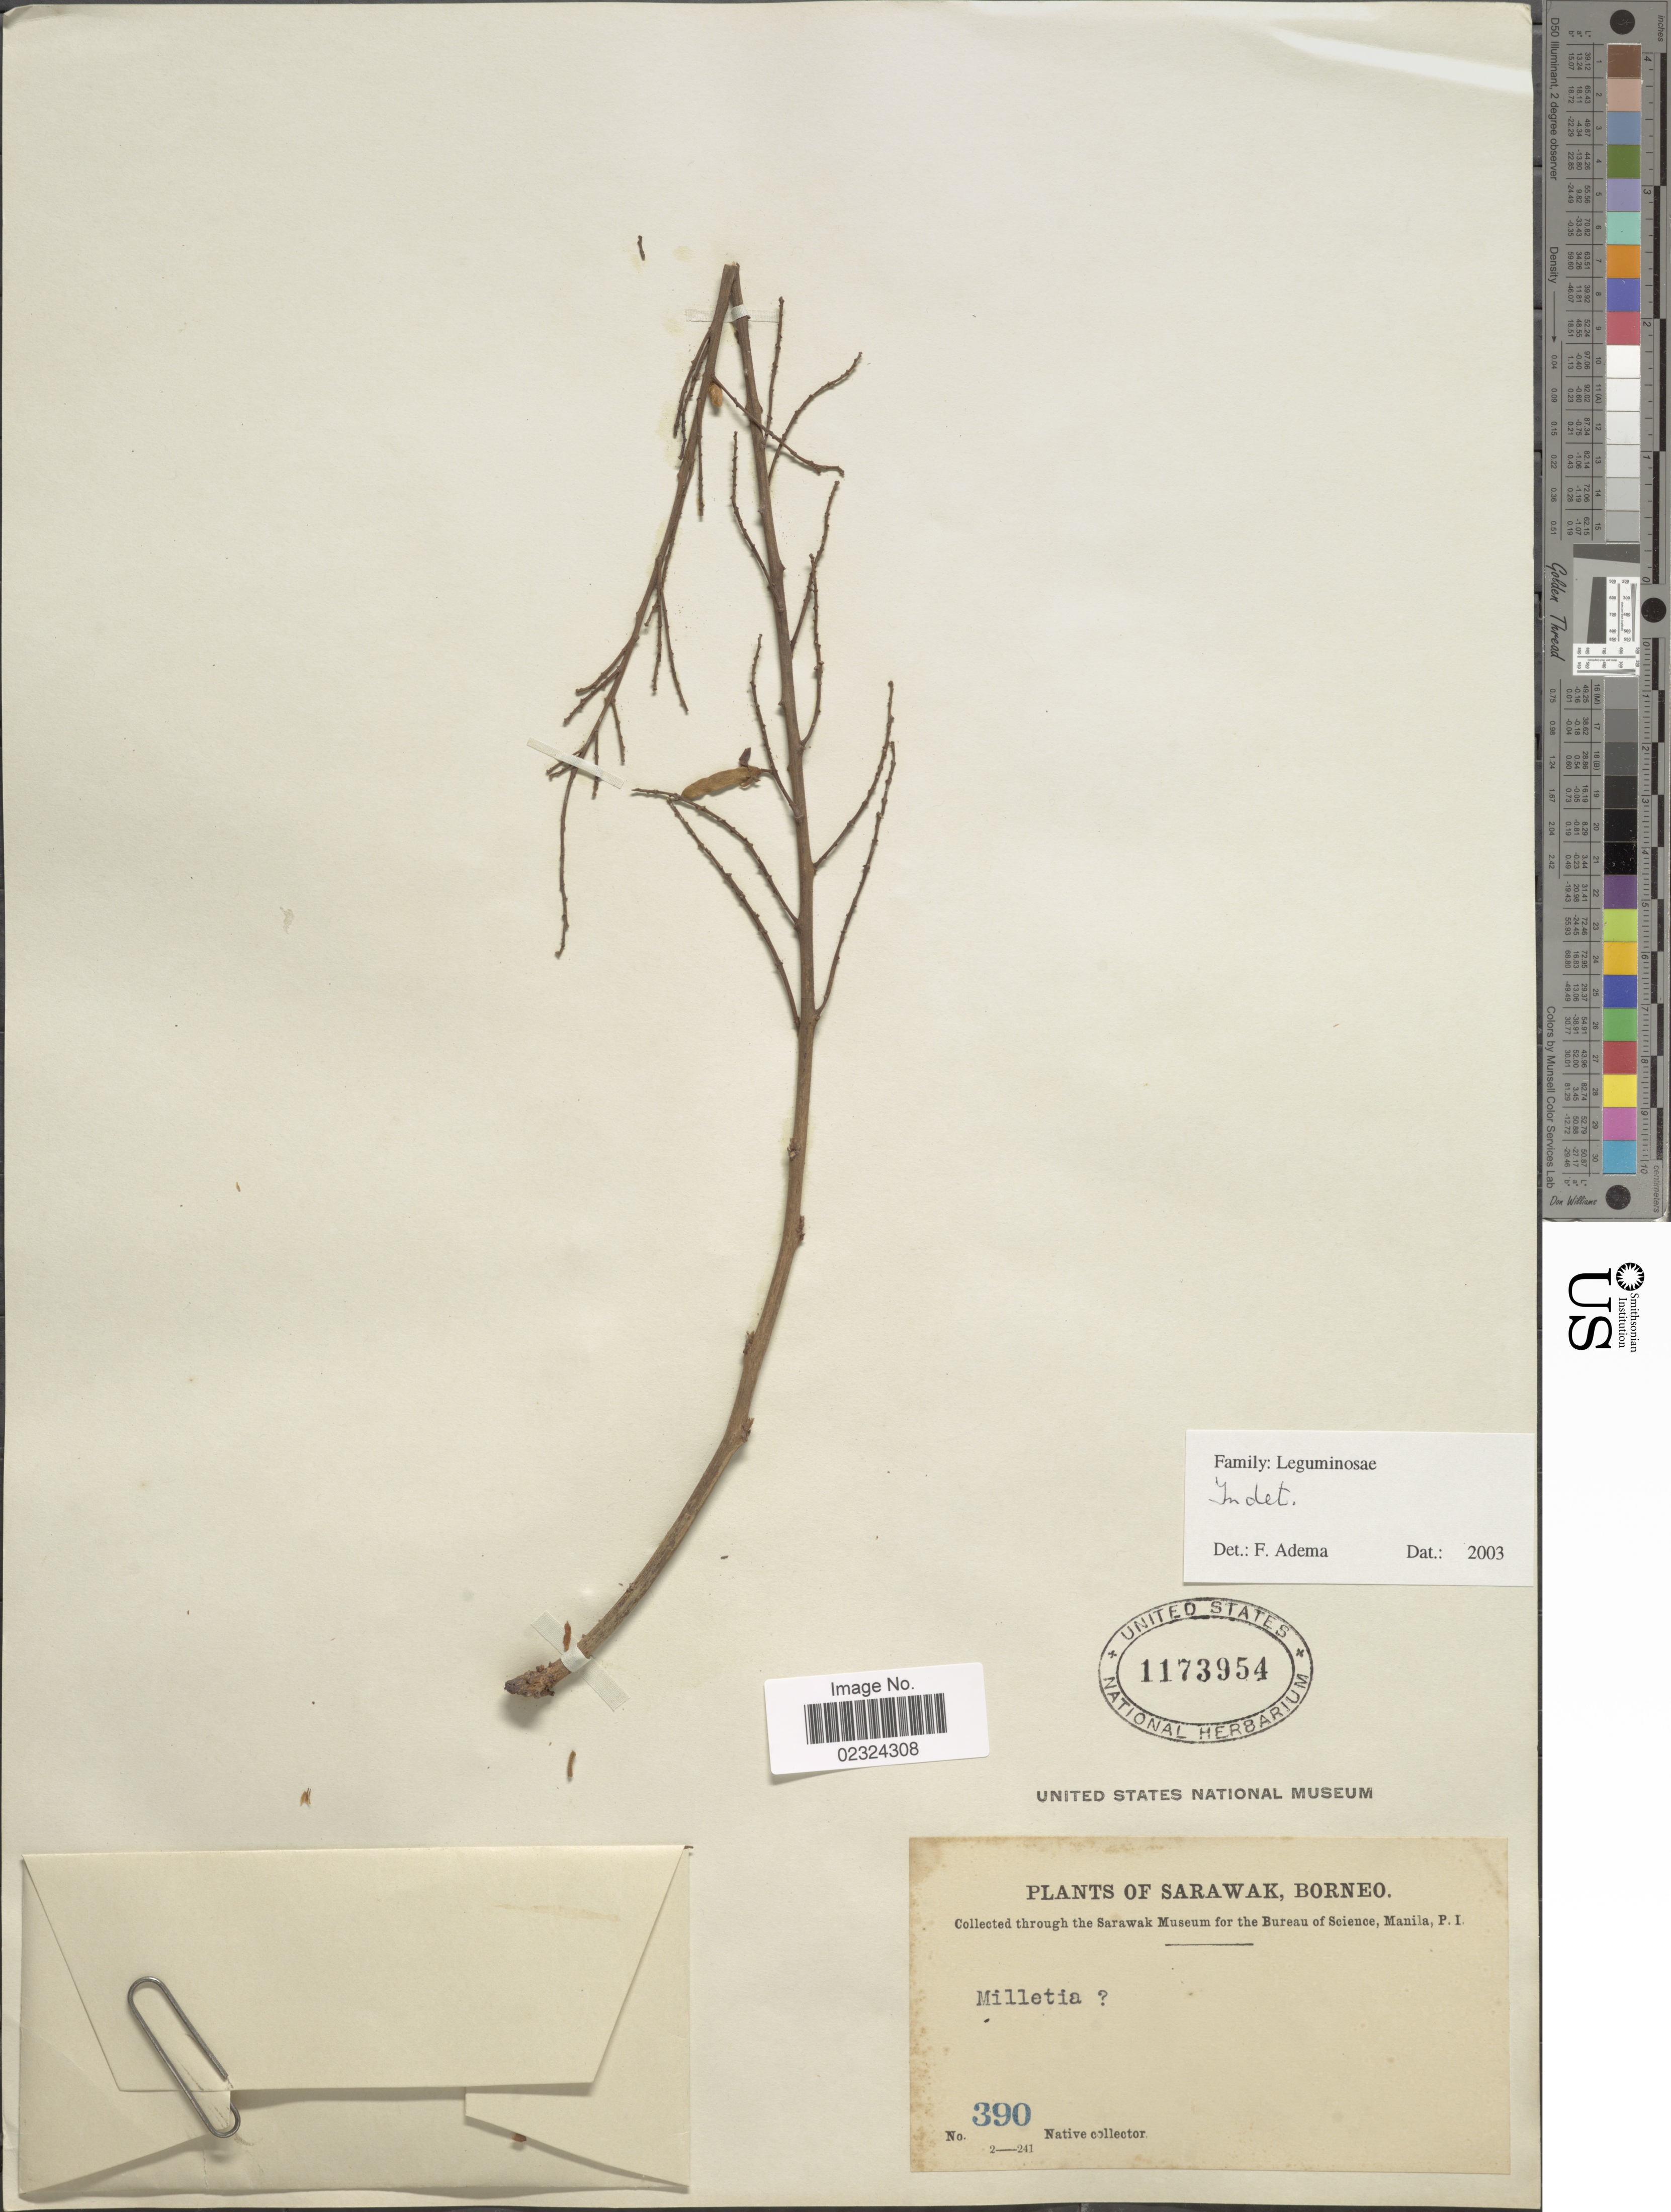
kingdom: Plantae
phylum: Tracheophyta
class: Magnoliopsida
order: Fabales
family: Fabaceae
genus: Millettia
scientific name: Millettia sp.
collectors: Native collector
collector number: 390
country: Malaysia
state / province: Sarawak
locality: Sarawak, Borneo.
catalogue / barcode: US 1173954